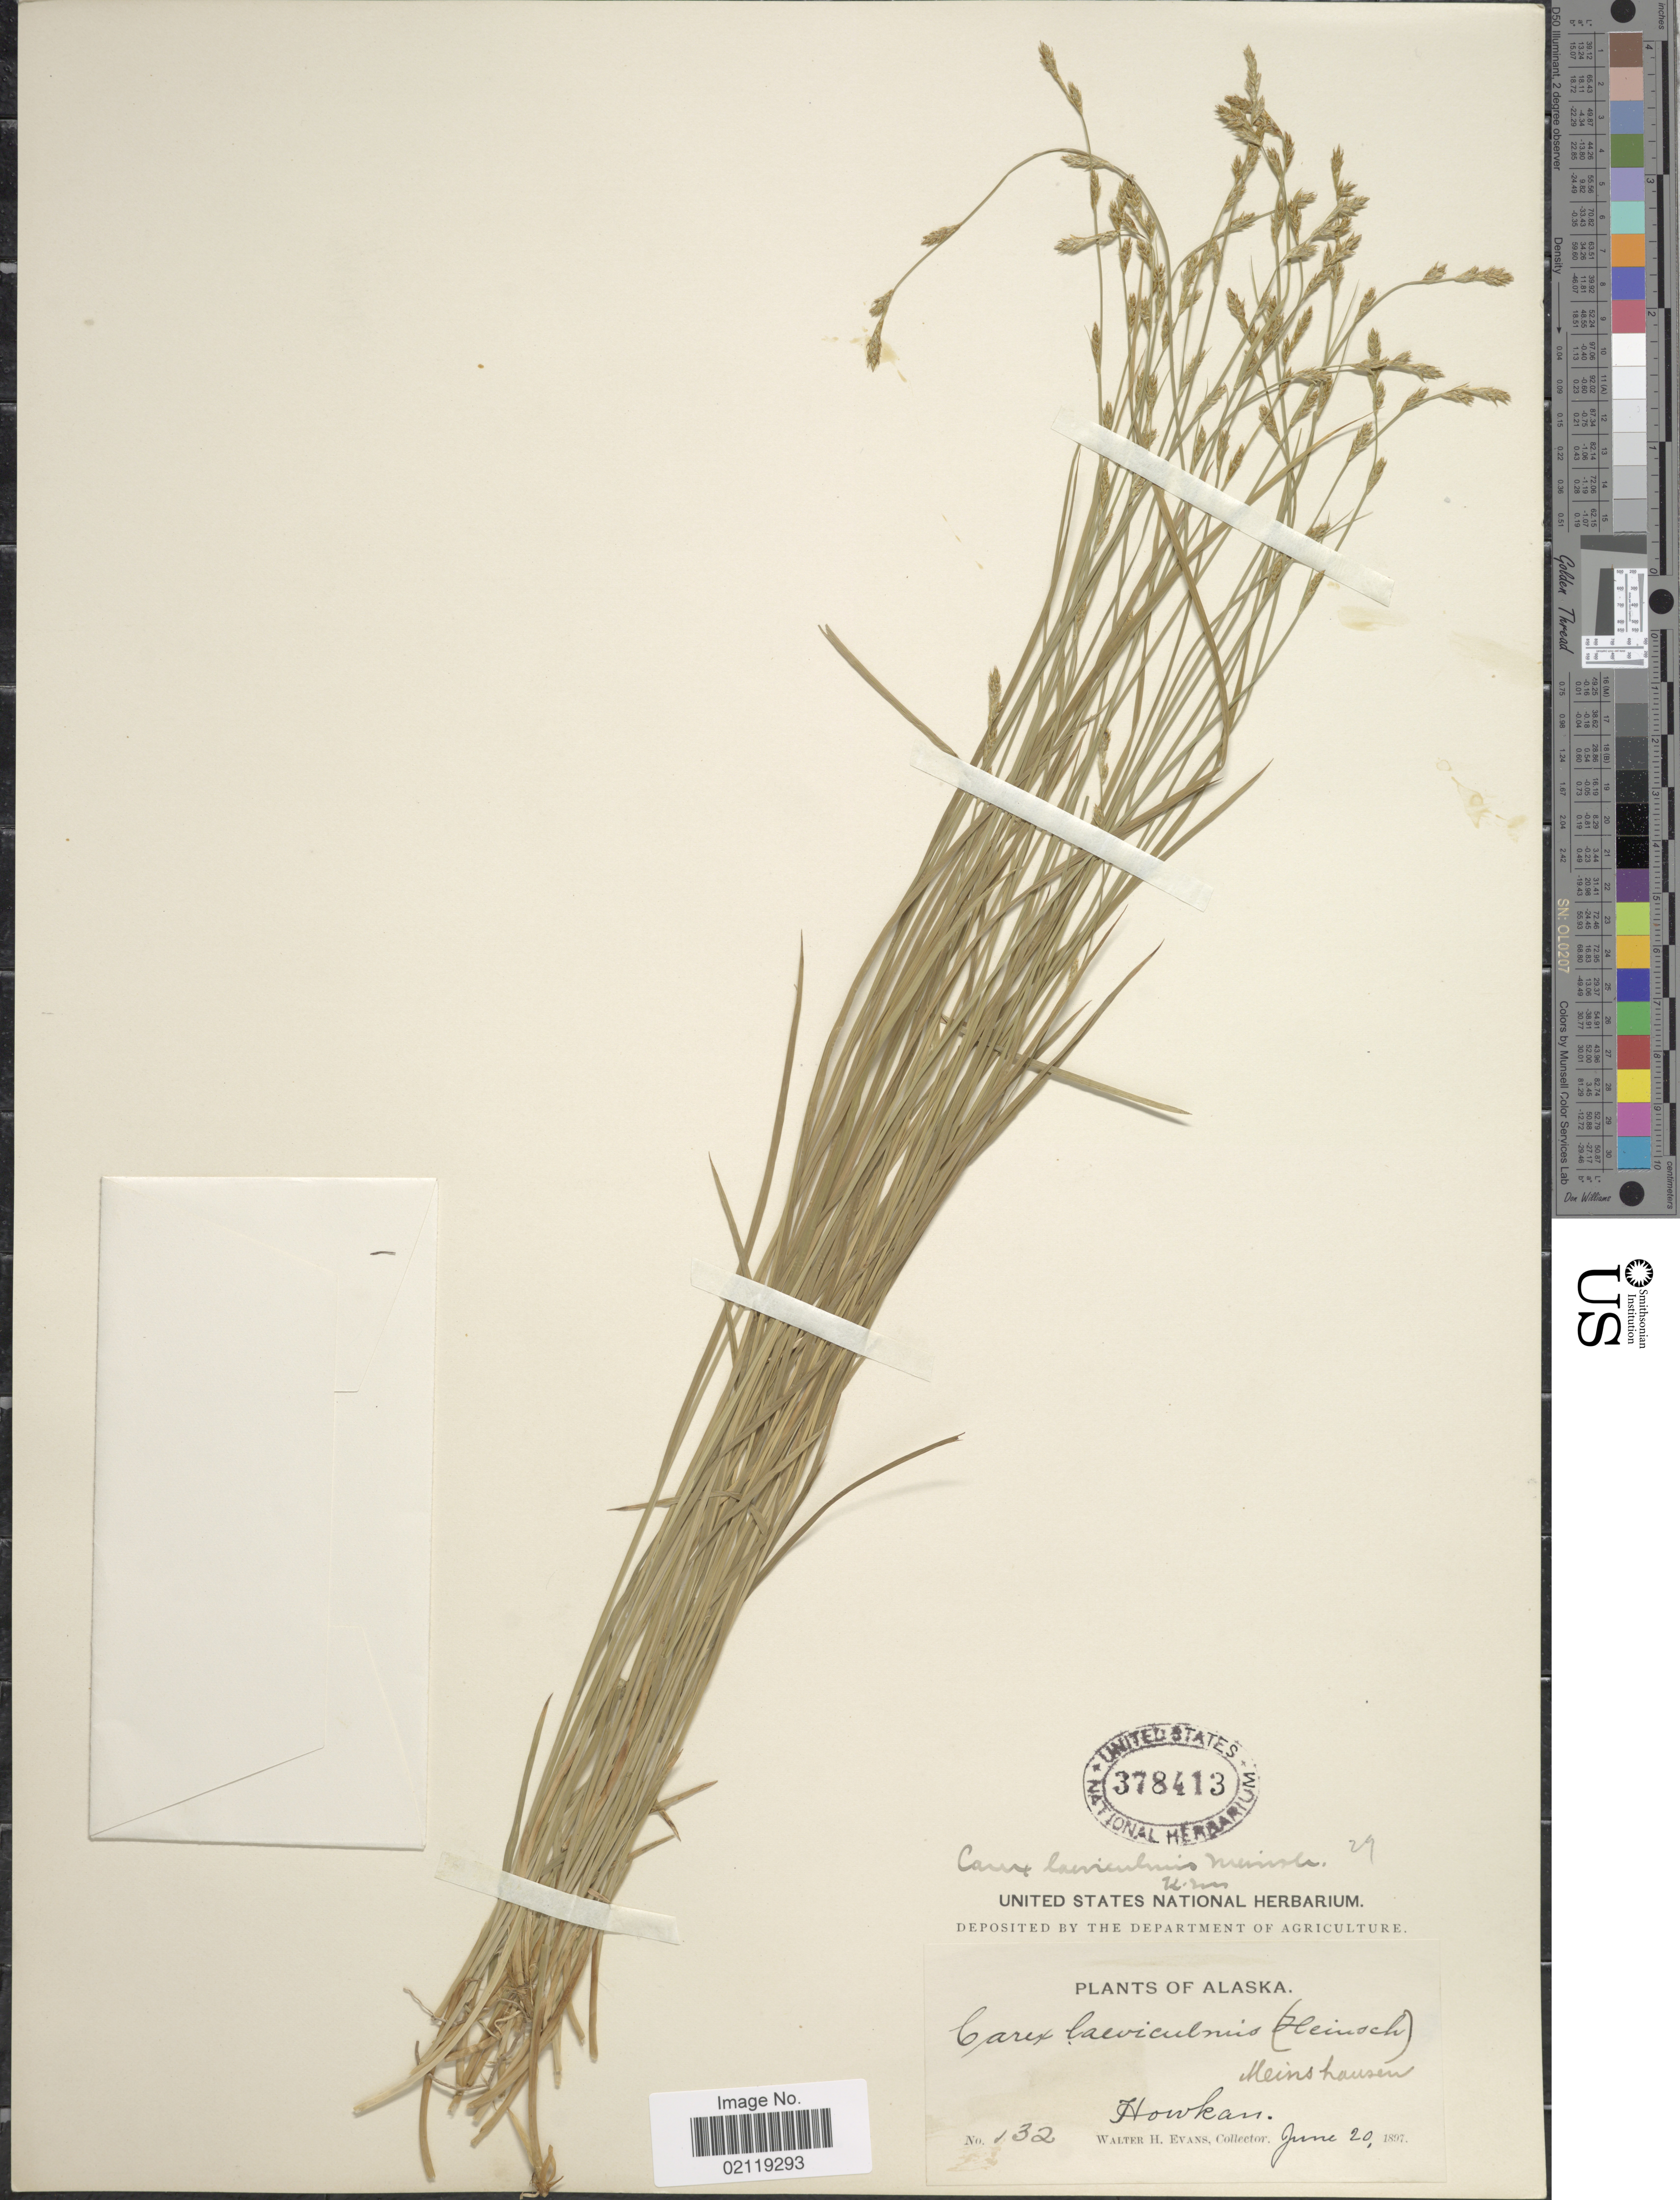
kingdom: Plantae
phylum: Tracheophyta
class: Liliopsida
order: Poales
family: Cyperaceae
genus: Carex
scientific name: Carex laeviculmis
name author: Meinsh.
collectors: W. H. Evans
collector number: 132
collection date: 1897-06-20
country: United States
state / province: Alaska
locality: Howkan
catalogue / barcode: US 378413